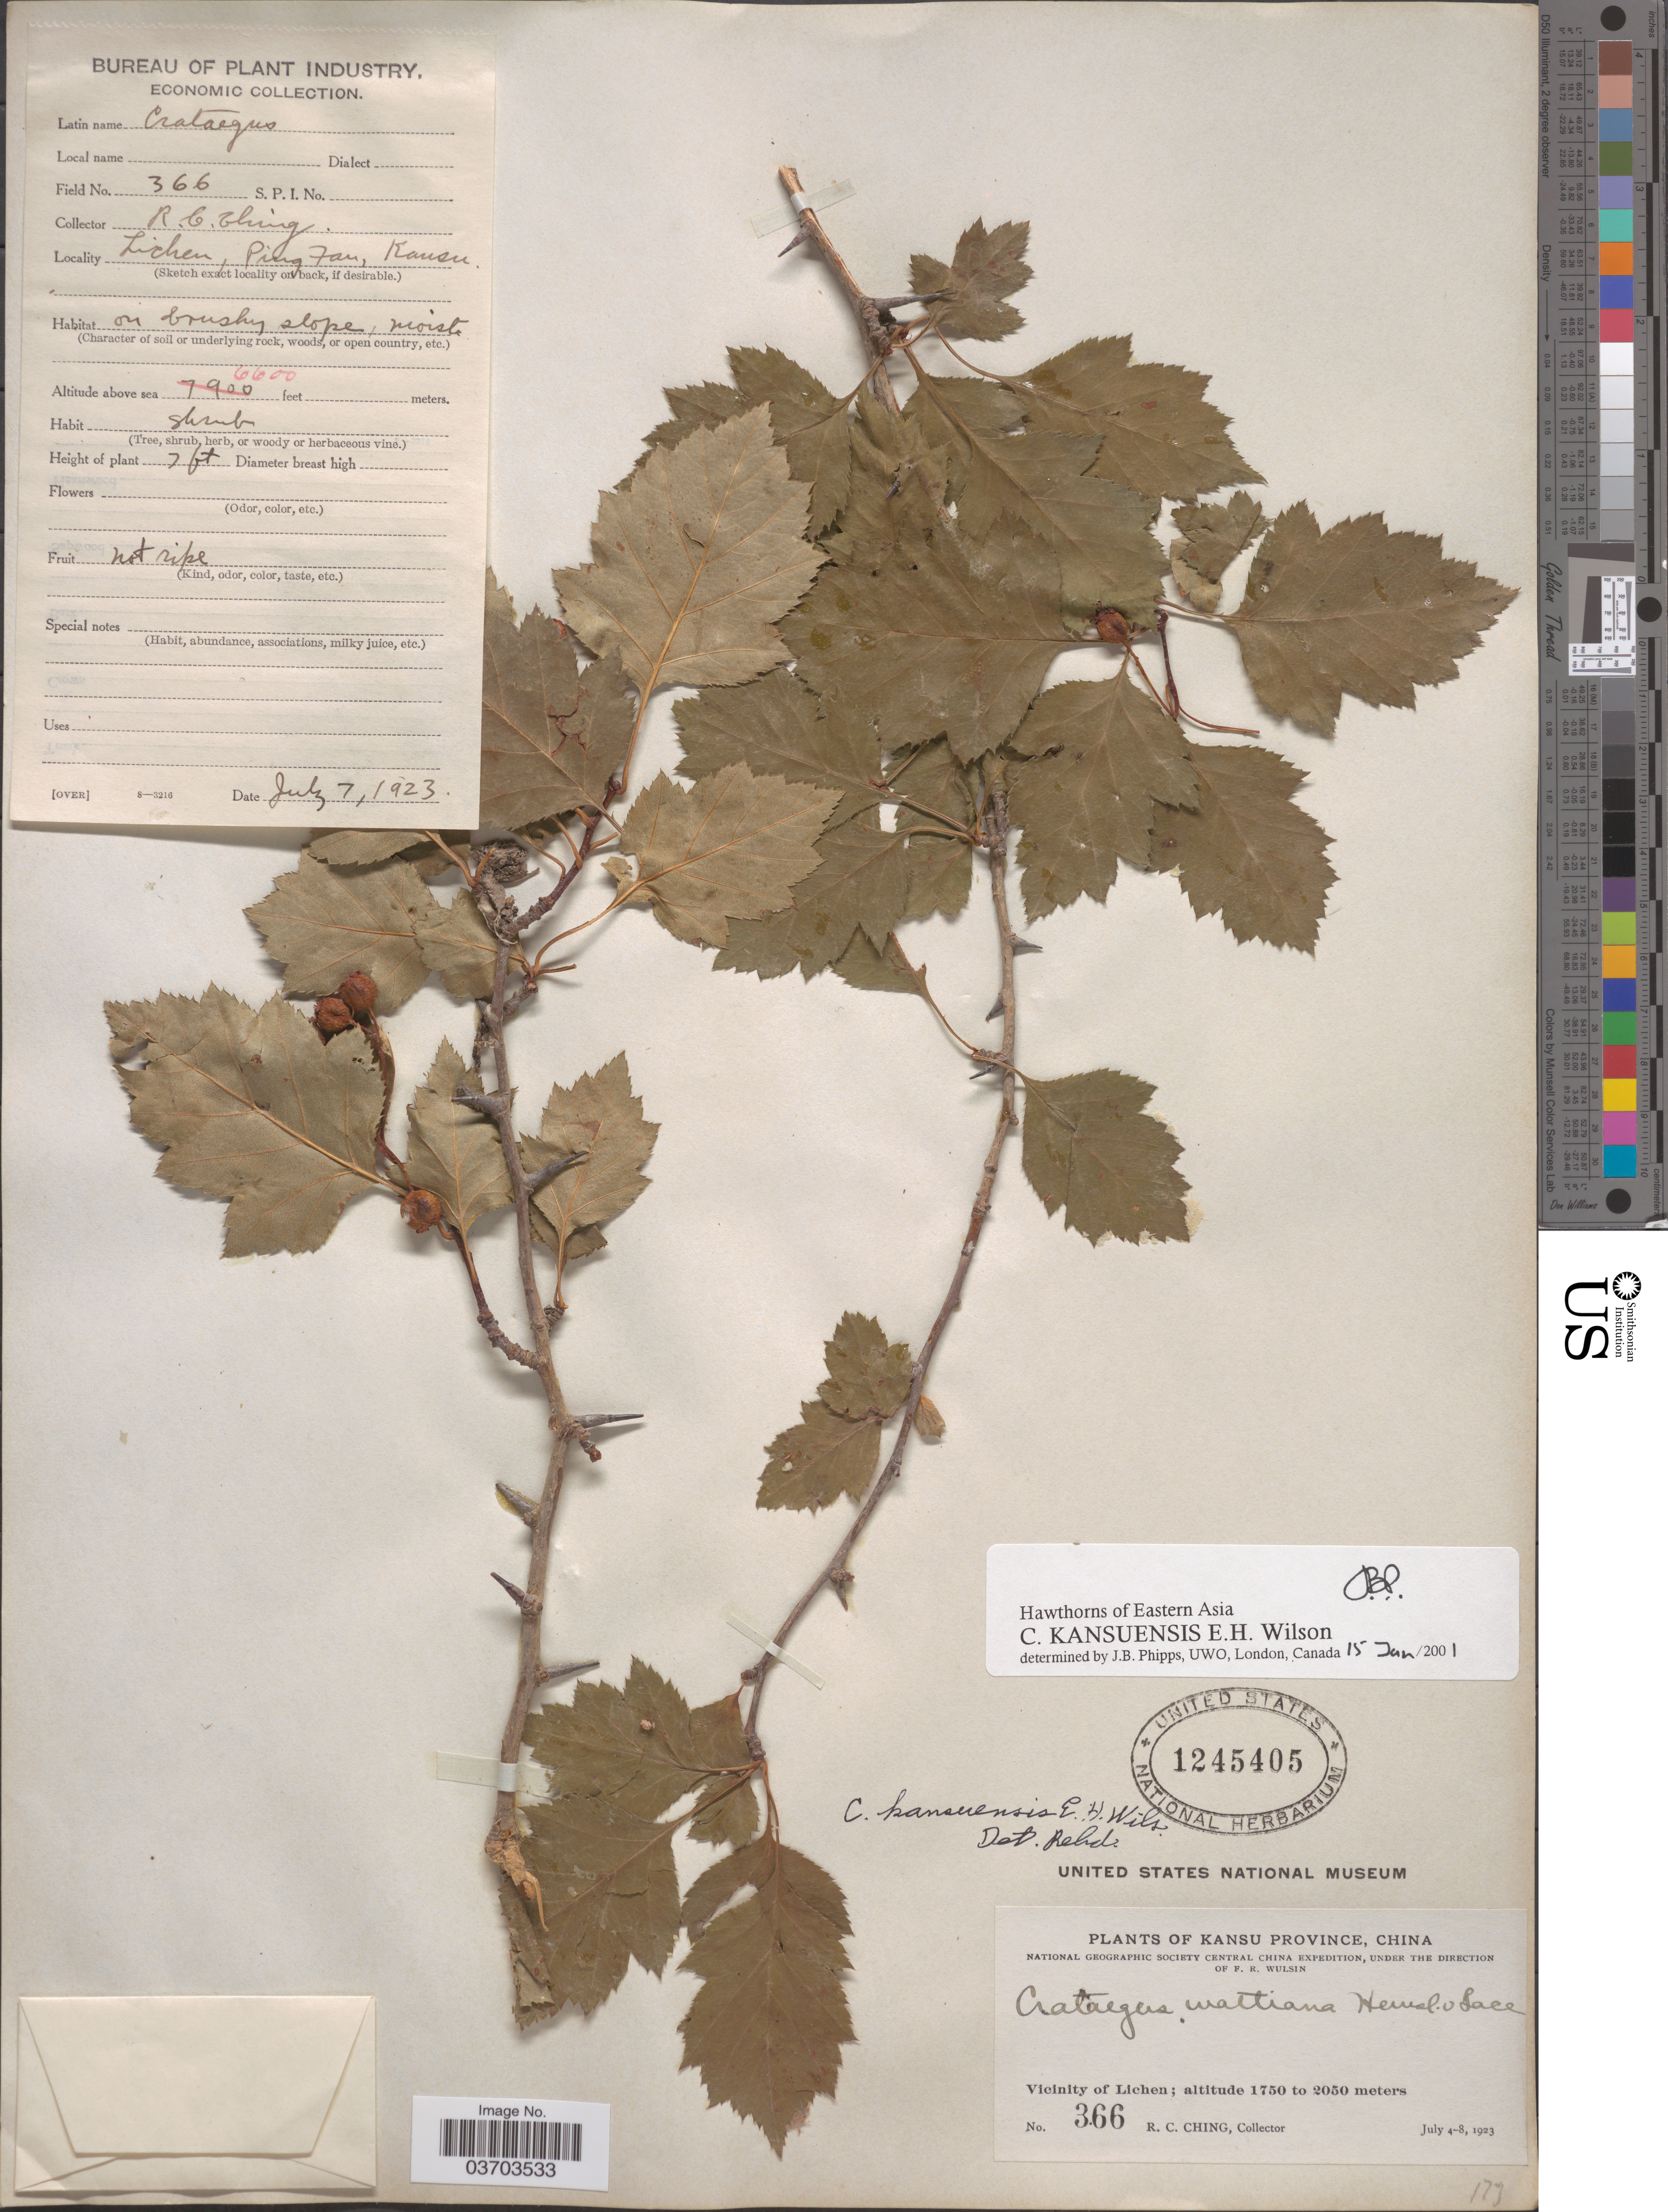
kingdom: Plantae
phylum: Tracheophyta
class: Magnoliopsida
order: Rosales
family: Rosaceae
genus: Crataegus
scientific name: Crataegus kansuensis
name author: E.H. Wilson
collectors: R. C. Ching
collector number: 366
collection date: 1923-07-07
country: China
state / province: Gansu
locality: Kansu Province. Vicinity of Lichen. Ping Fan.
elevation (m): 2012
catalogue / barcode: US 1245405